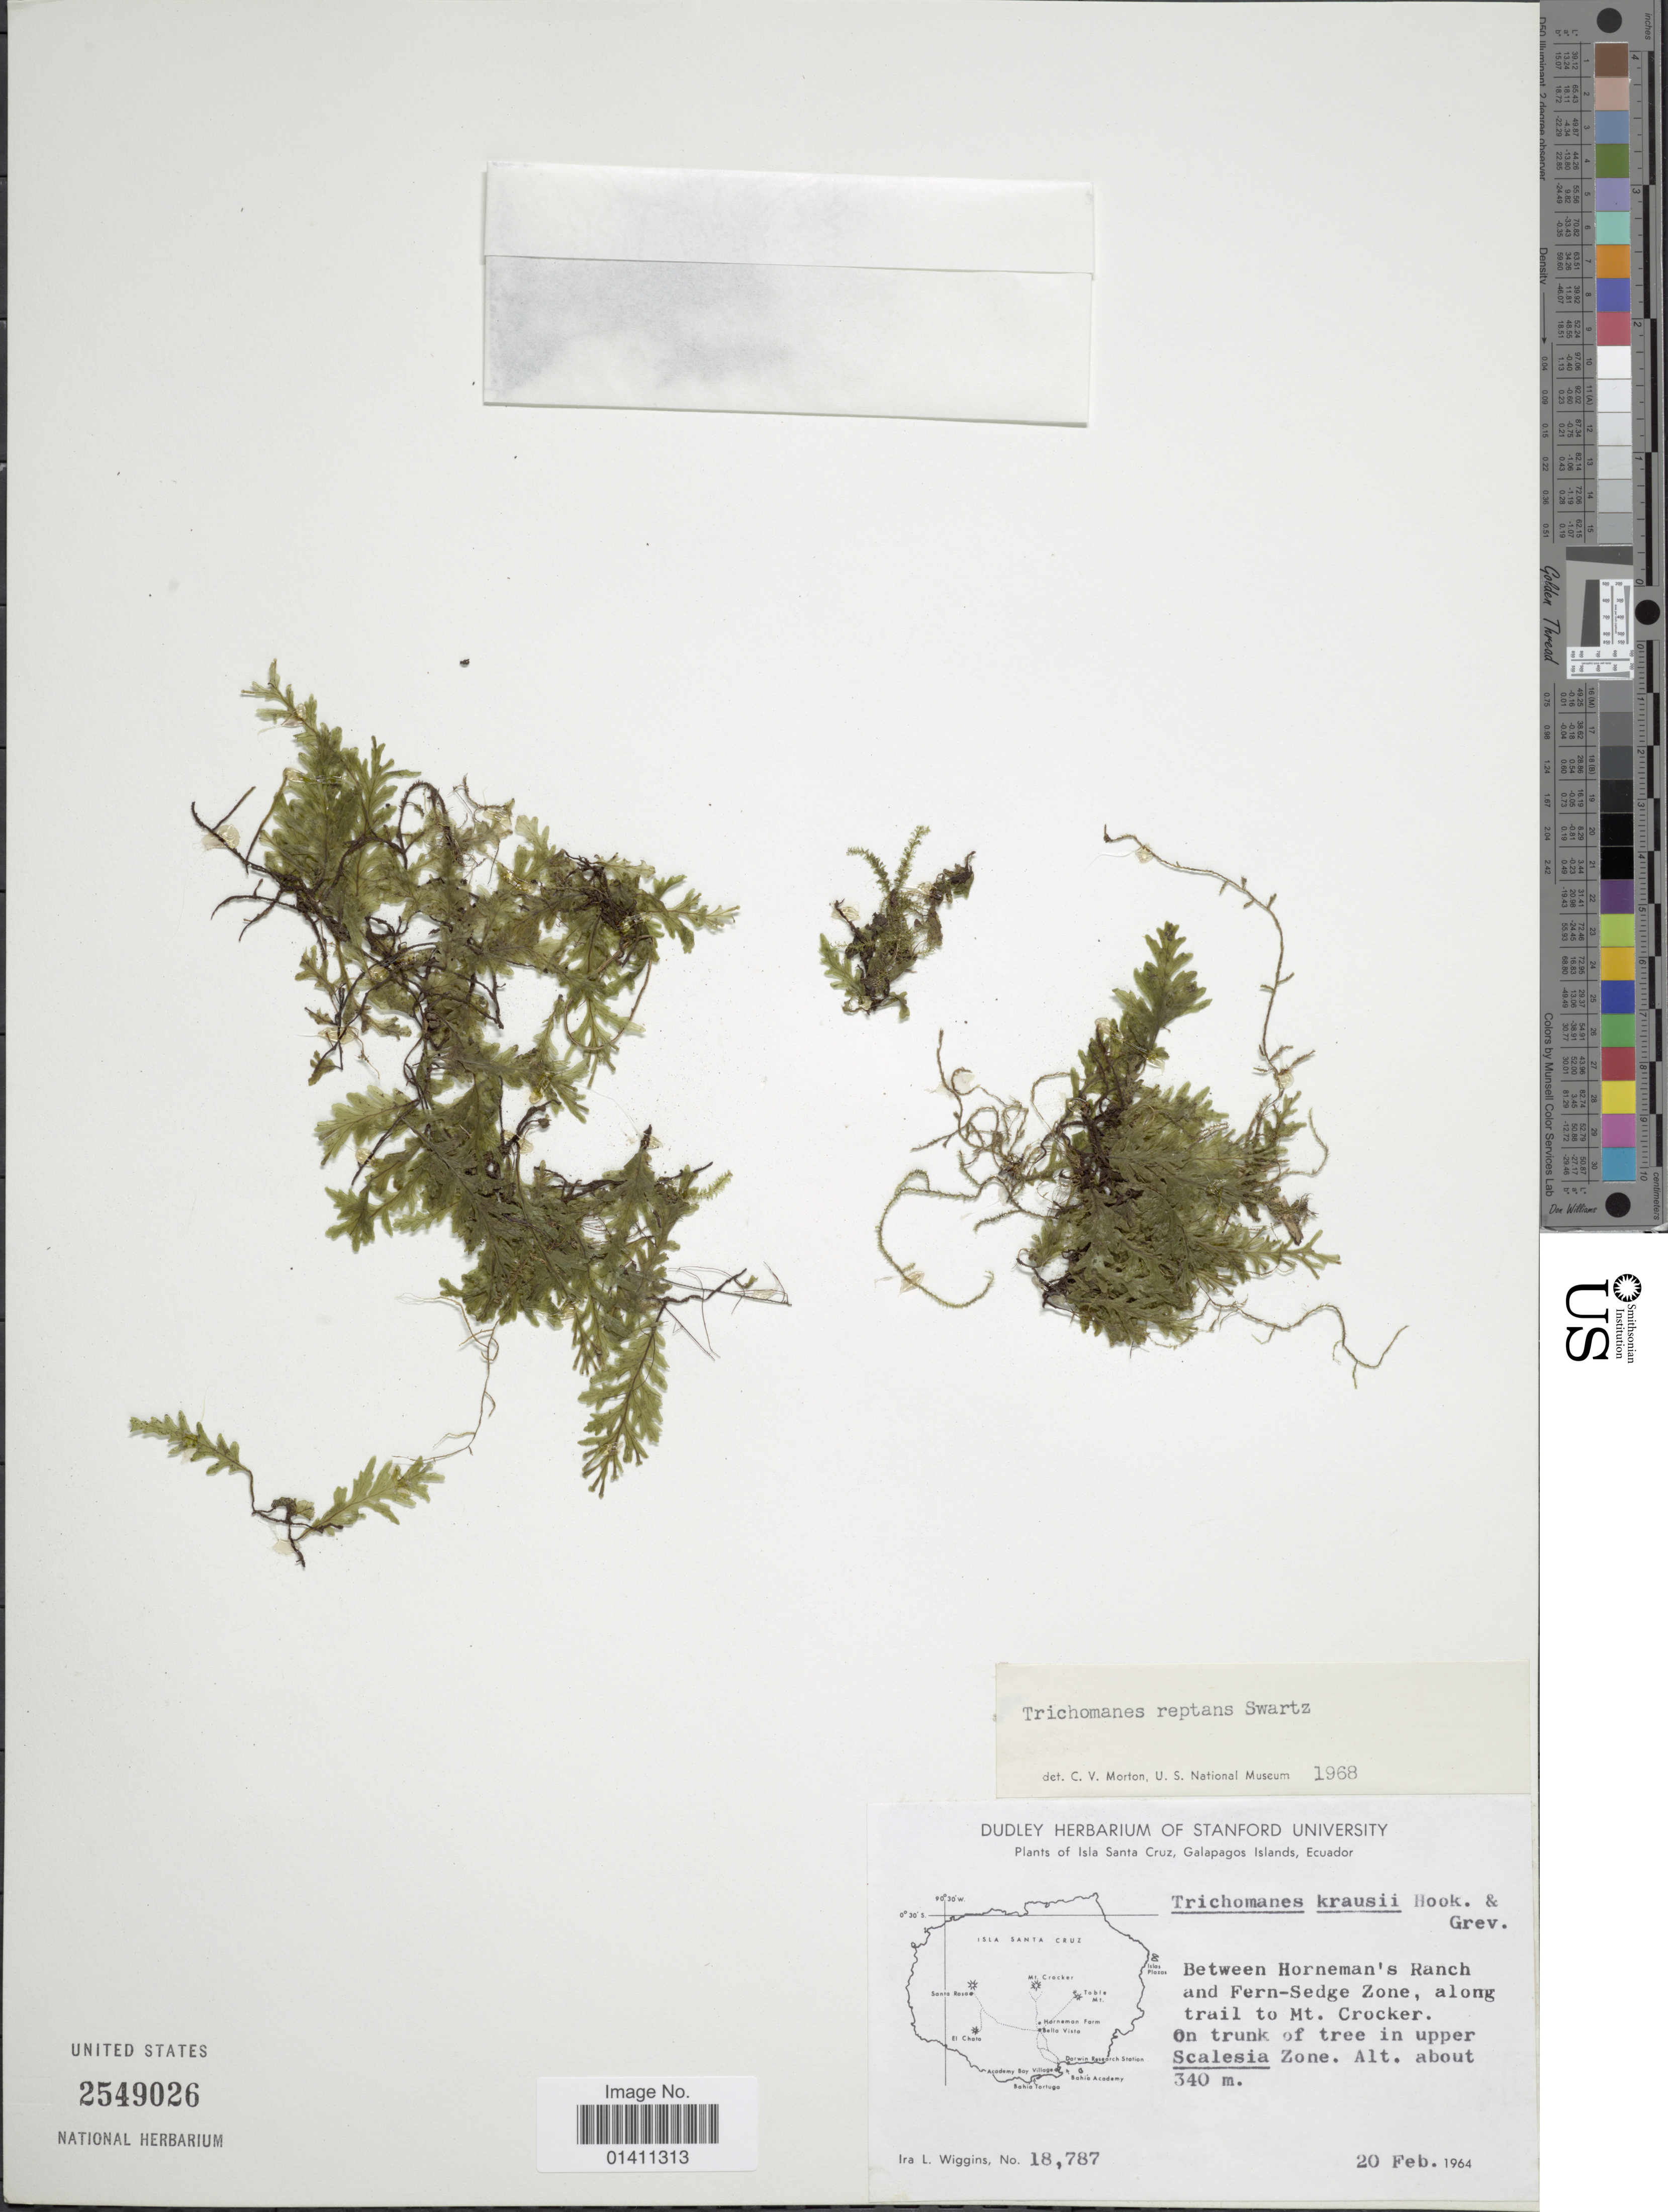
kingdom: Plantae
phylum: Tracheophyta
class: Polypodiopsida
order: Hymenophyllales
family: Hymenophyllaceae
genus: Didymoglossum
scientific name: Didymoglossum reptans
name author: (Sw.) C. Presl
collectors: I. L. Wiggins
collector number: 18787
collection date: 1964-02-20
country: Ecuador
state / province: Colón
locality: Isla Santa Cruz, Galapagos Islands. Between Horneman's Ranch and Fern-Sedge Zone, along trail to Mt. Crocker.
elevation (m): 340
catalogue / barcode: US 2549026